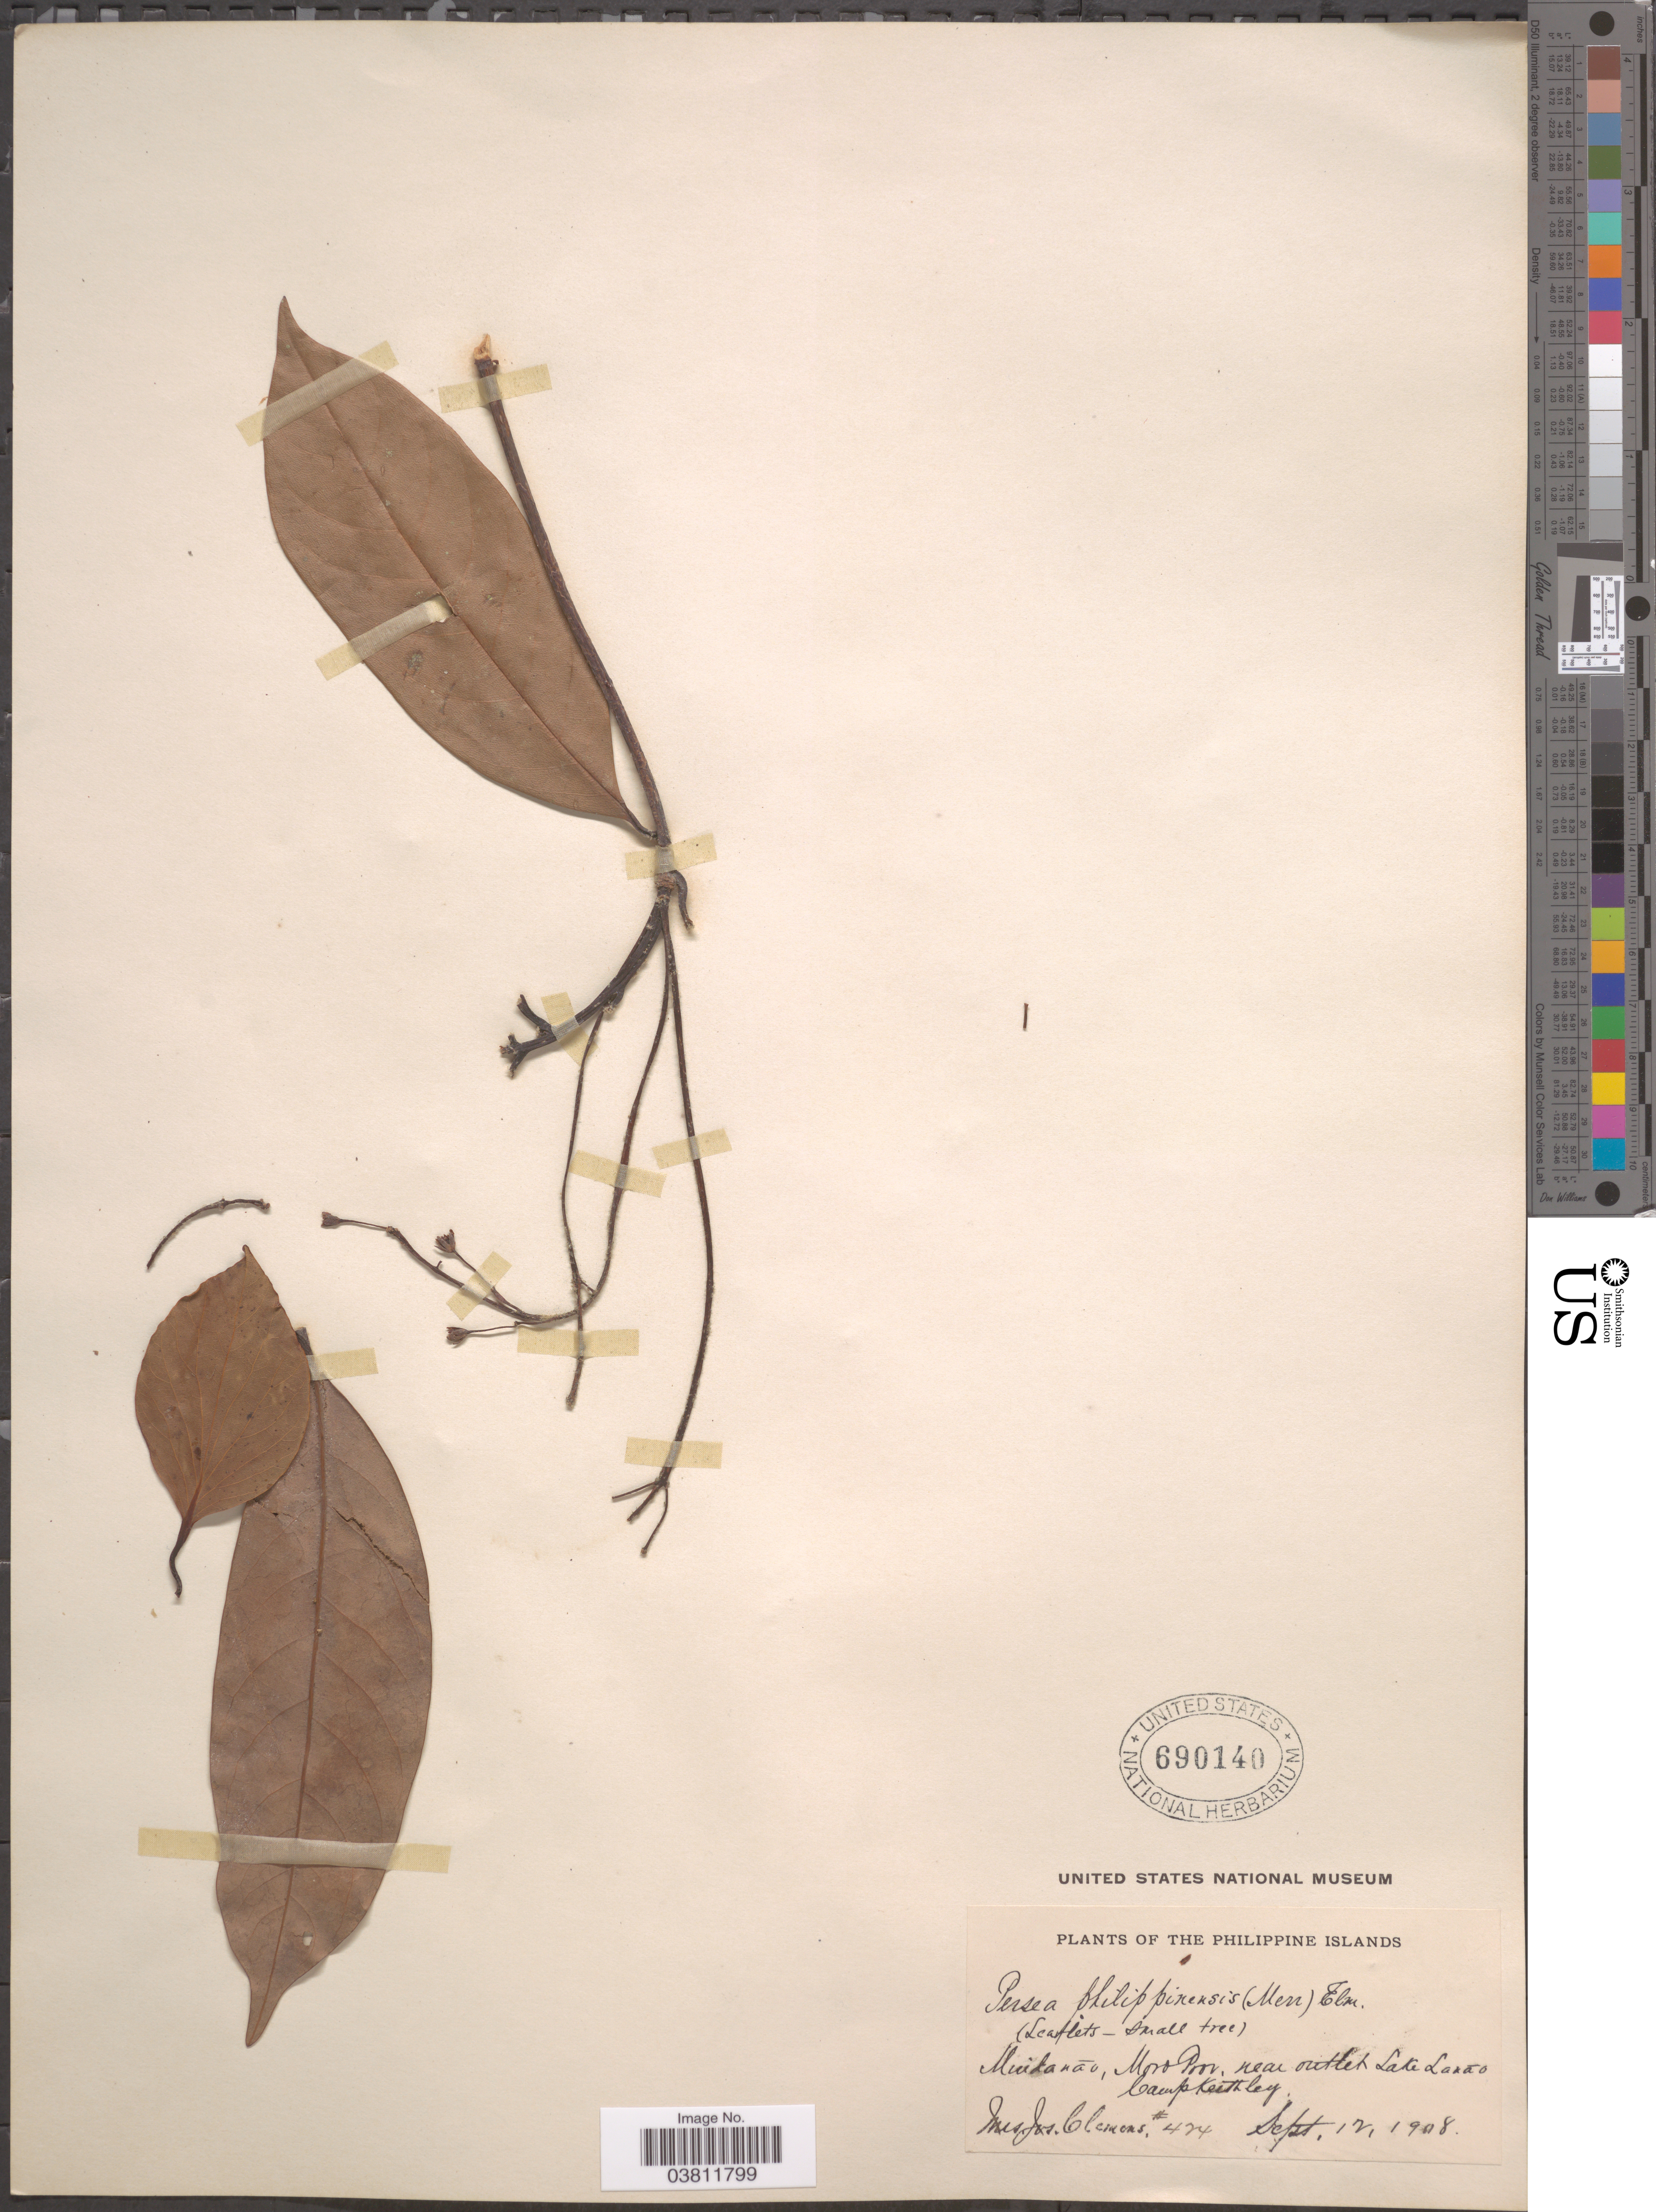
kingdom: Plantae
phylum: Tracheophyta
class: Magnoliopsida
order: Laurales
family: Lauraceae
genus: Machilus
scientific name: Machilus philippinensis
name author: Merr.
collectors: J. Clemens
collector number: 424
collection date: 1908-09-12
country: Philippines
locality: Mindanao, Moro Prov. near outlet Lake Lanao, Camp Keithley.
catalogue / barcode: US 690140